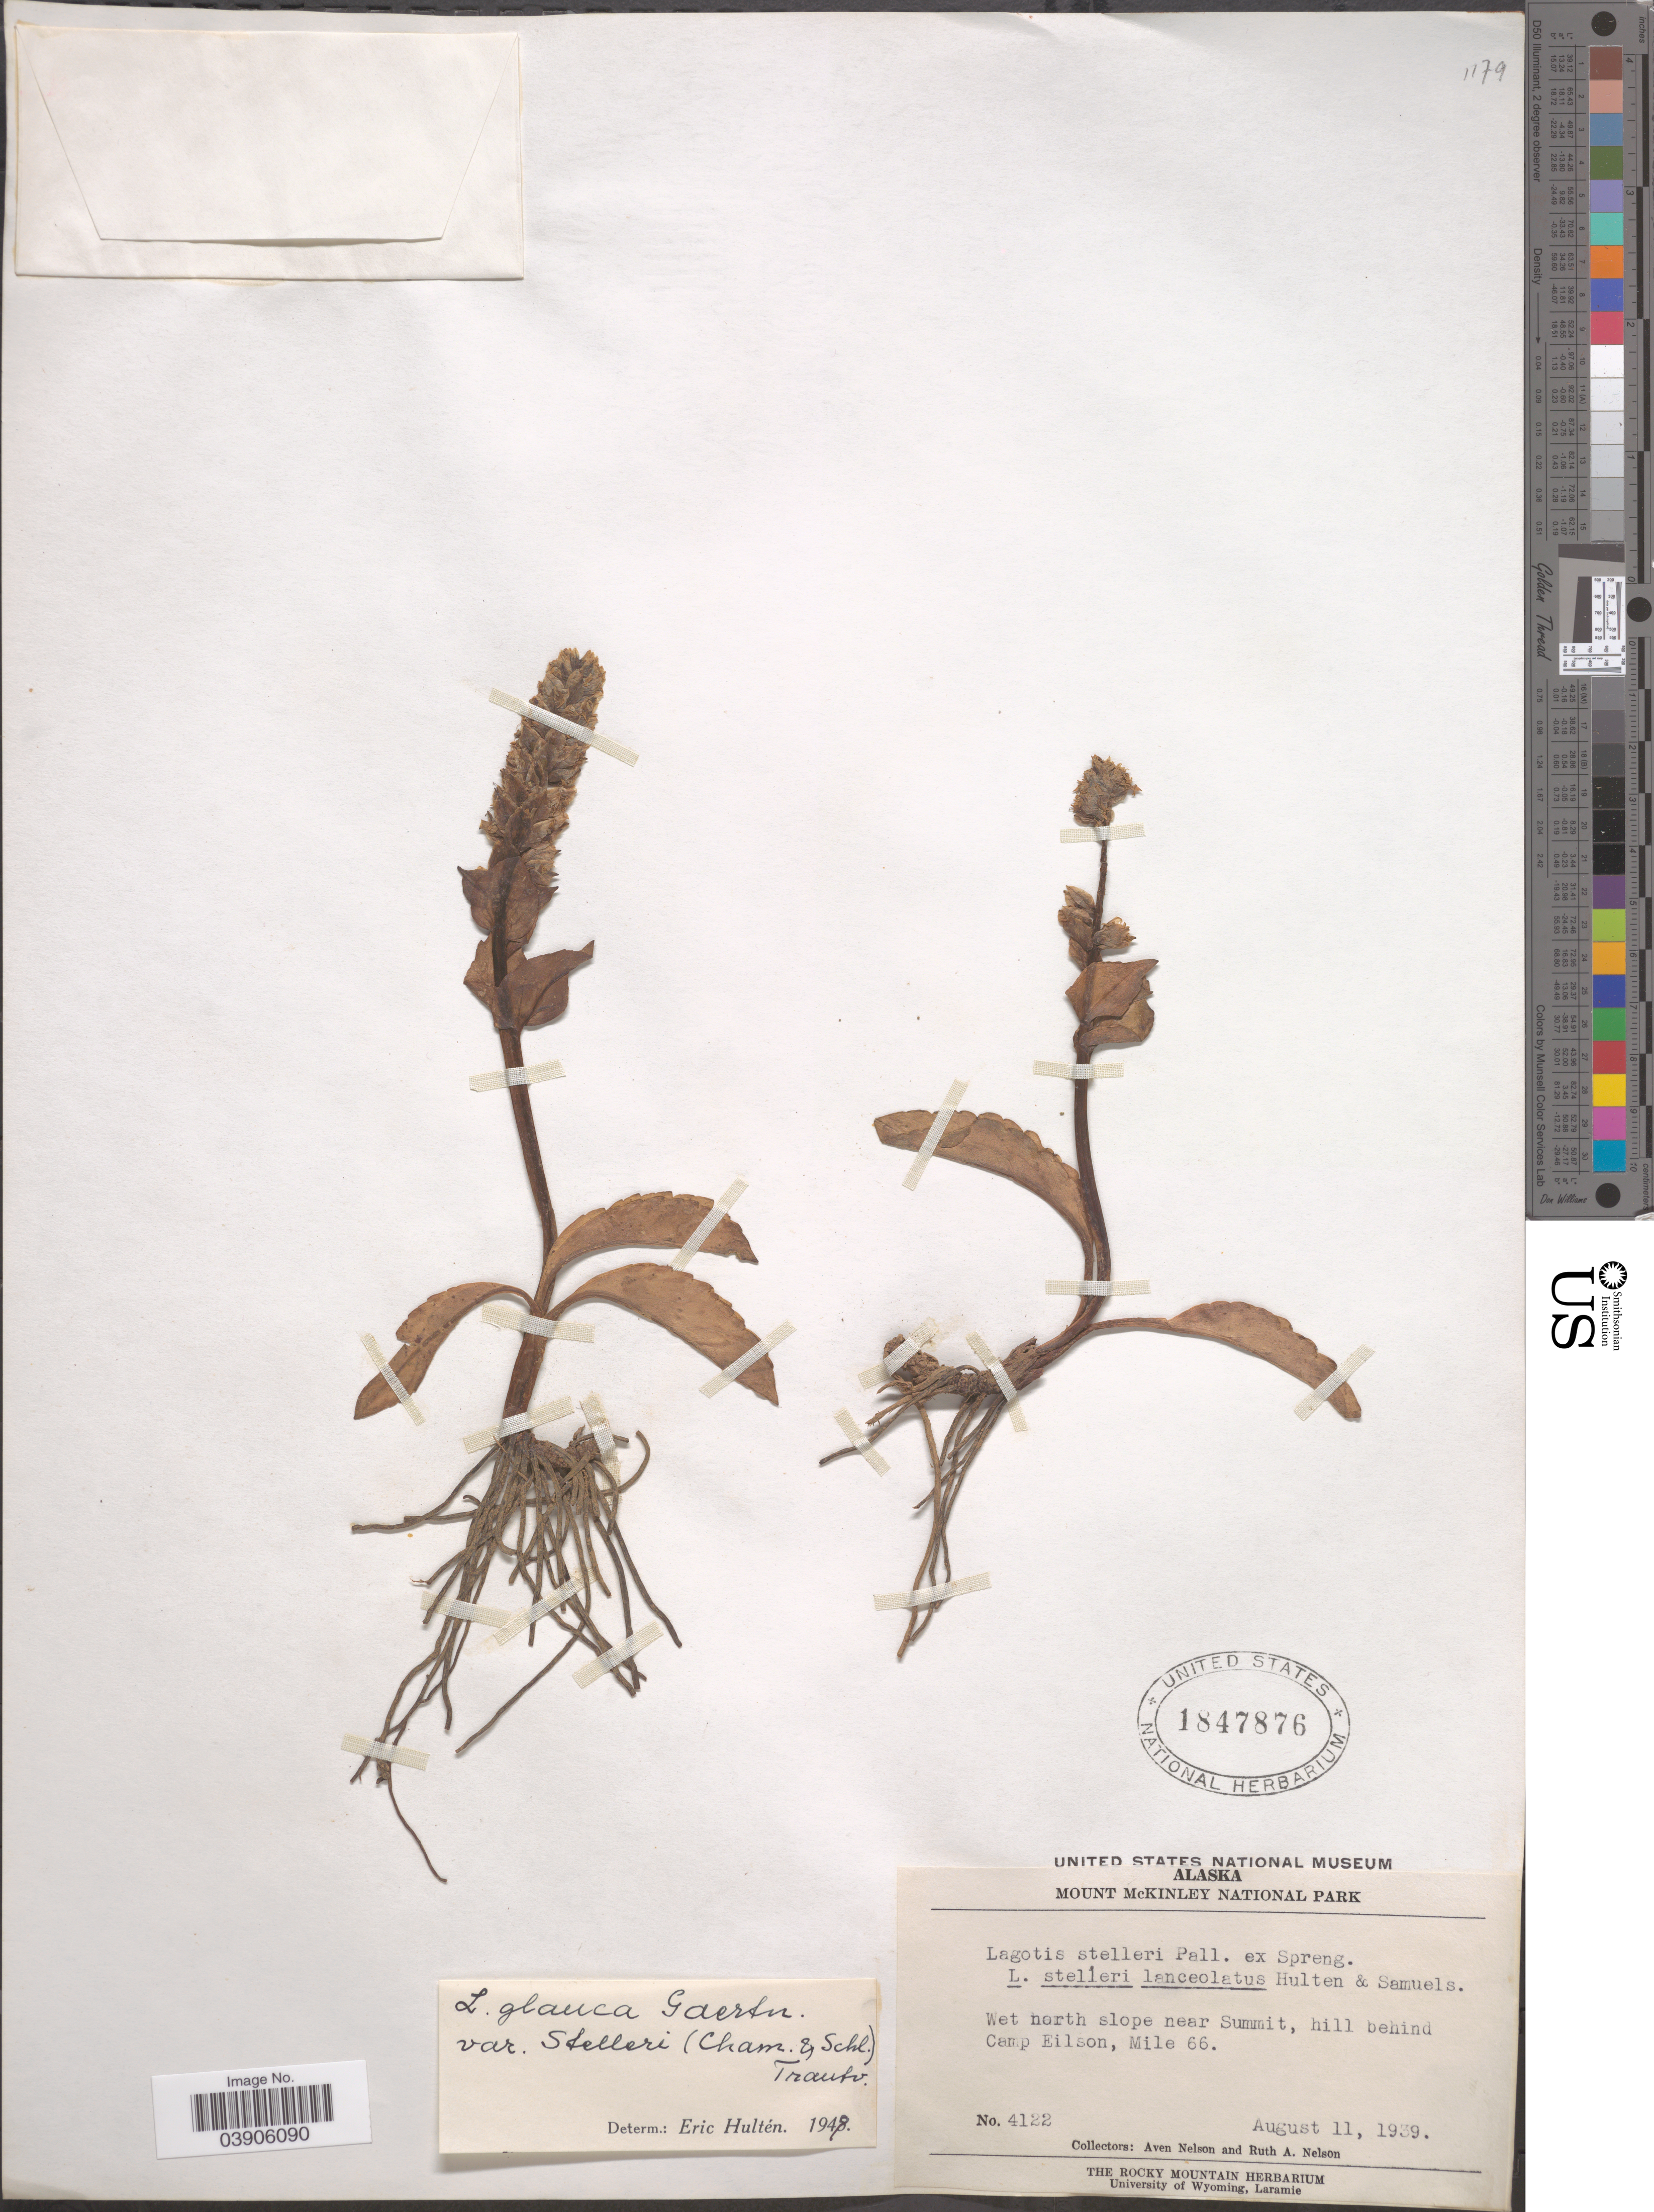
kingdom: Plantae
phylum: Tracheophyta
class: Magnoliopsida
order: Lamiales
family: Plantaginaceae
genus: Lagotis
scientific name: Lagotis glauca var. stelleri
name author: Trautv.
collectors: A. Nelson & R. A. Nelson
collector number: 4122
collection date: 1939-08-11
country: United States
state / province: Alaska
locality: Mount McKinley National Park. Wet north slope near Summit, hill behind Camp Eilson, Mile 66.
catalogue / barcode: US 1847876